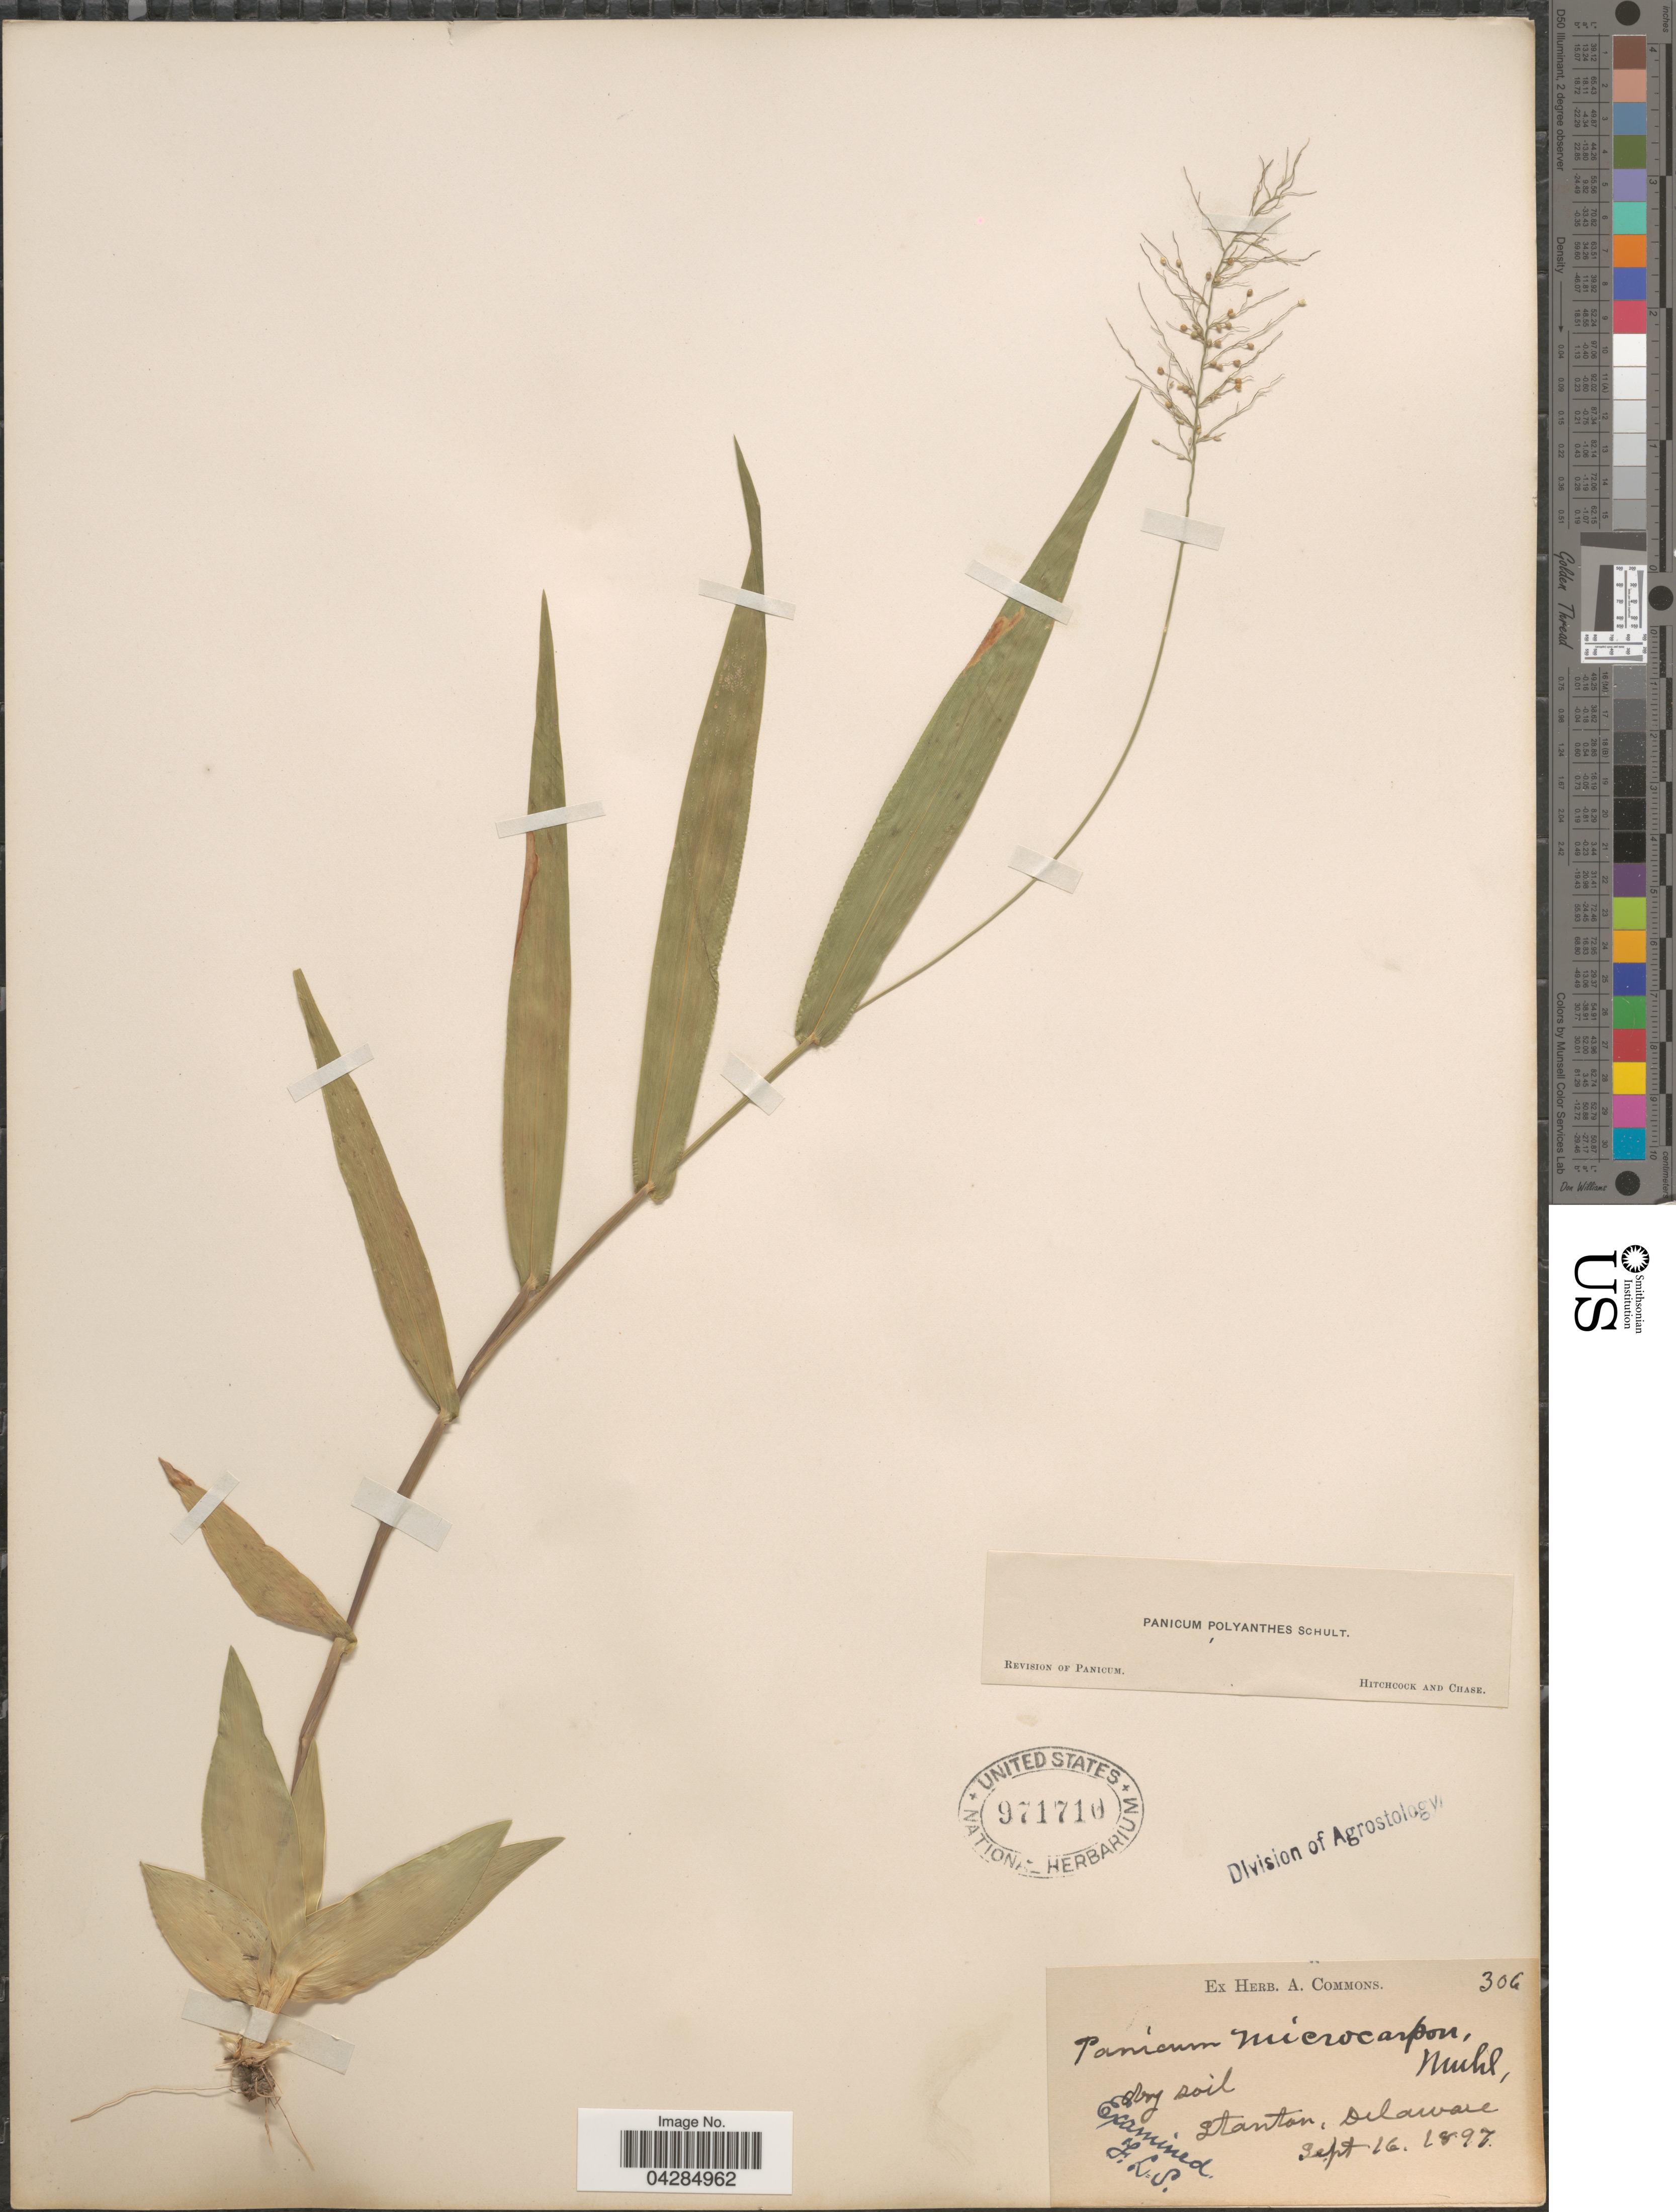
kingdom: Plantae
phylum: Tracheophyta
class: Liliopsida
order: Poales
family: Poaceae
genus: Dichanthelium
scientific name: Dichanthelium portoricense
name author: (Desv. ex Ham.) B.F. Hansen & Wunderlin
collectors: ex herb. A. Commons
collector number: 306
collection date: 1897-09-16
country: United States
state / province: Delaware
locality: Stanton.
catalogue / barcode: US 971710